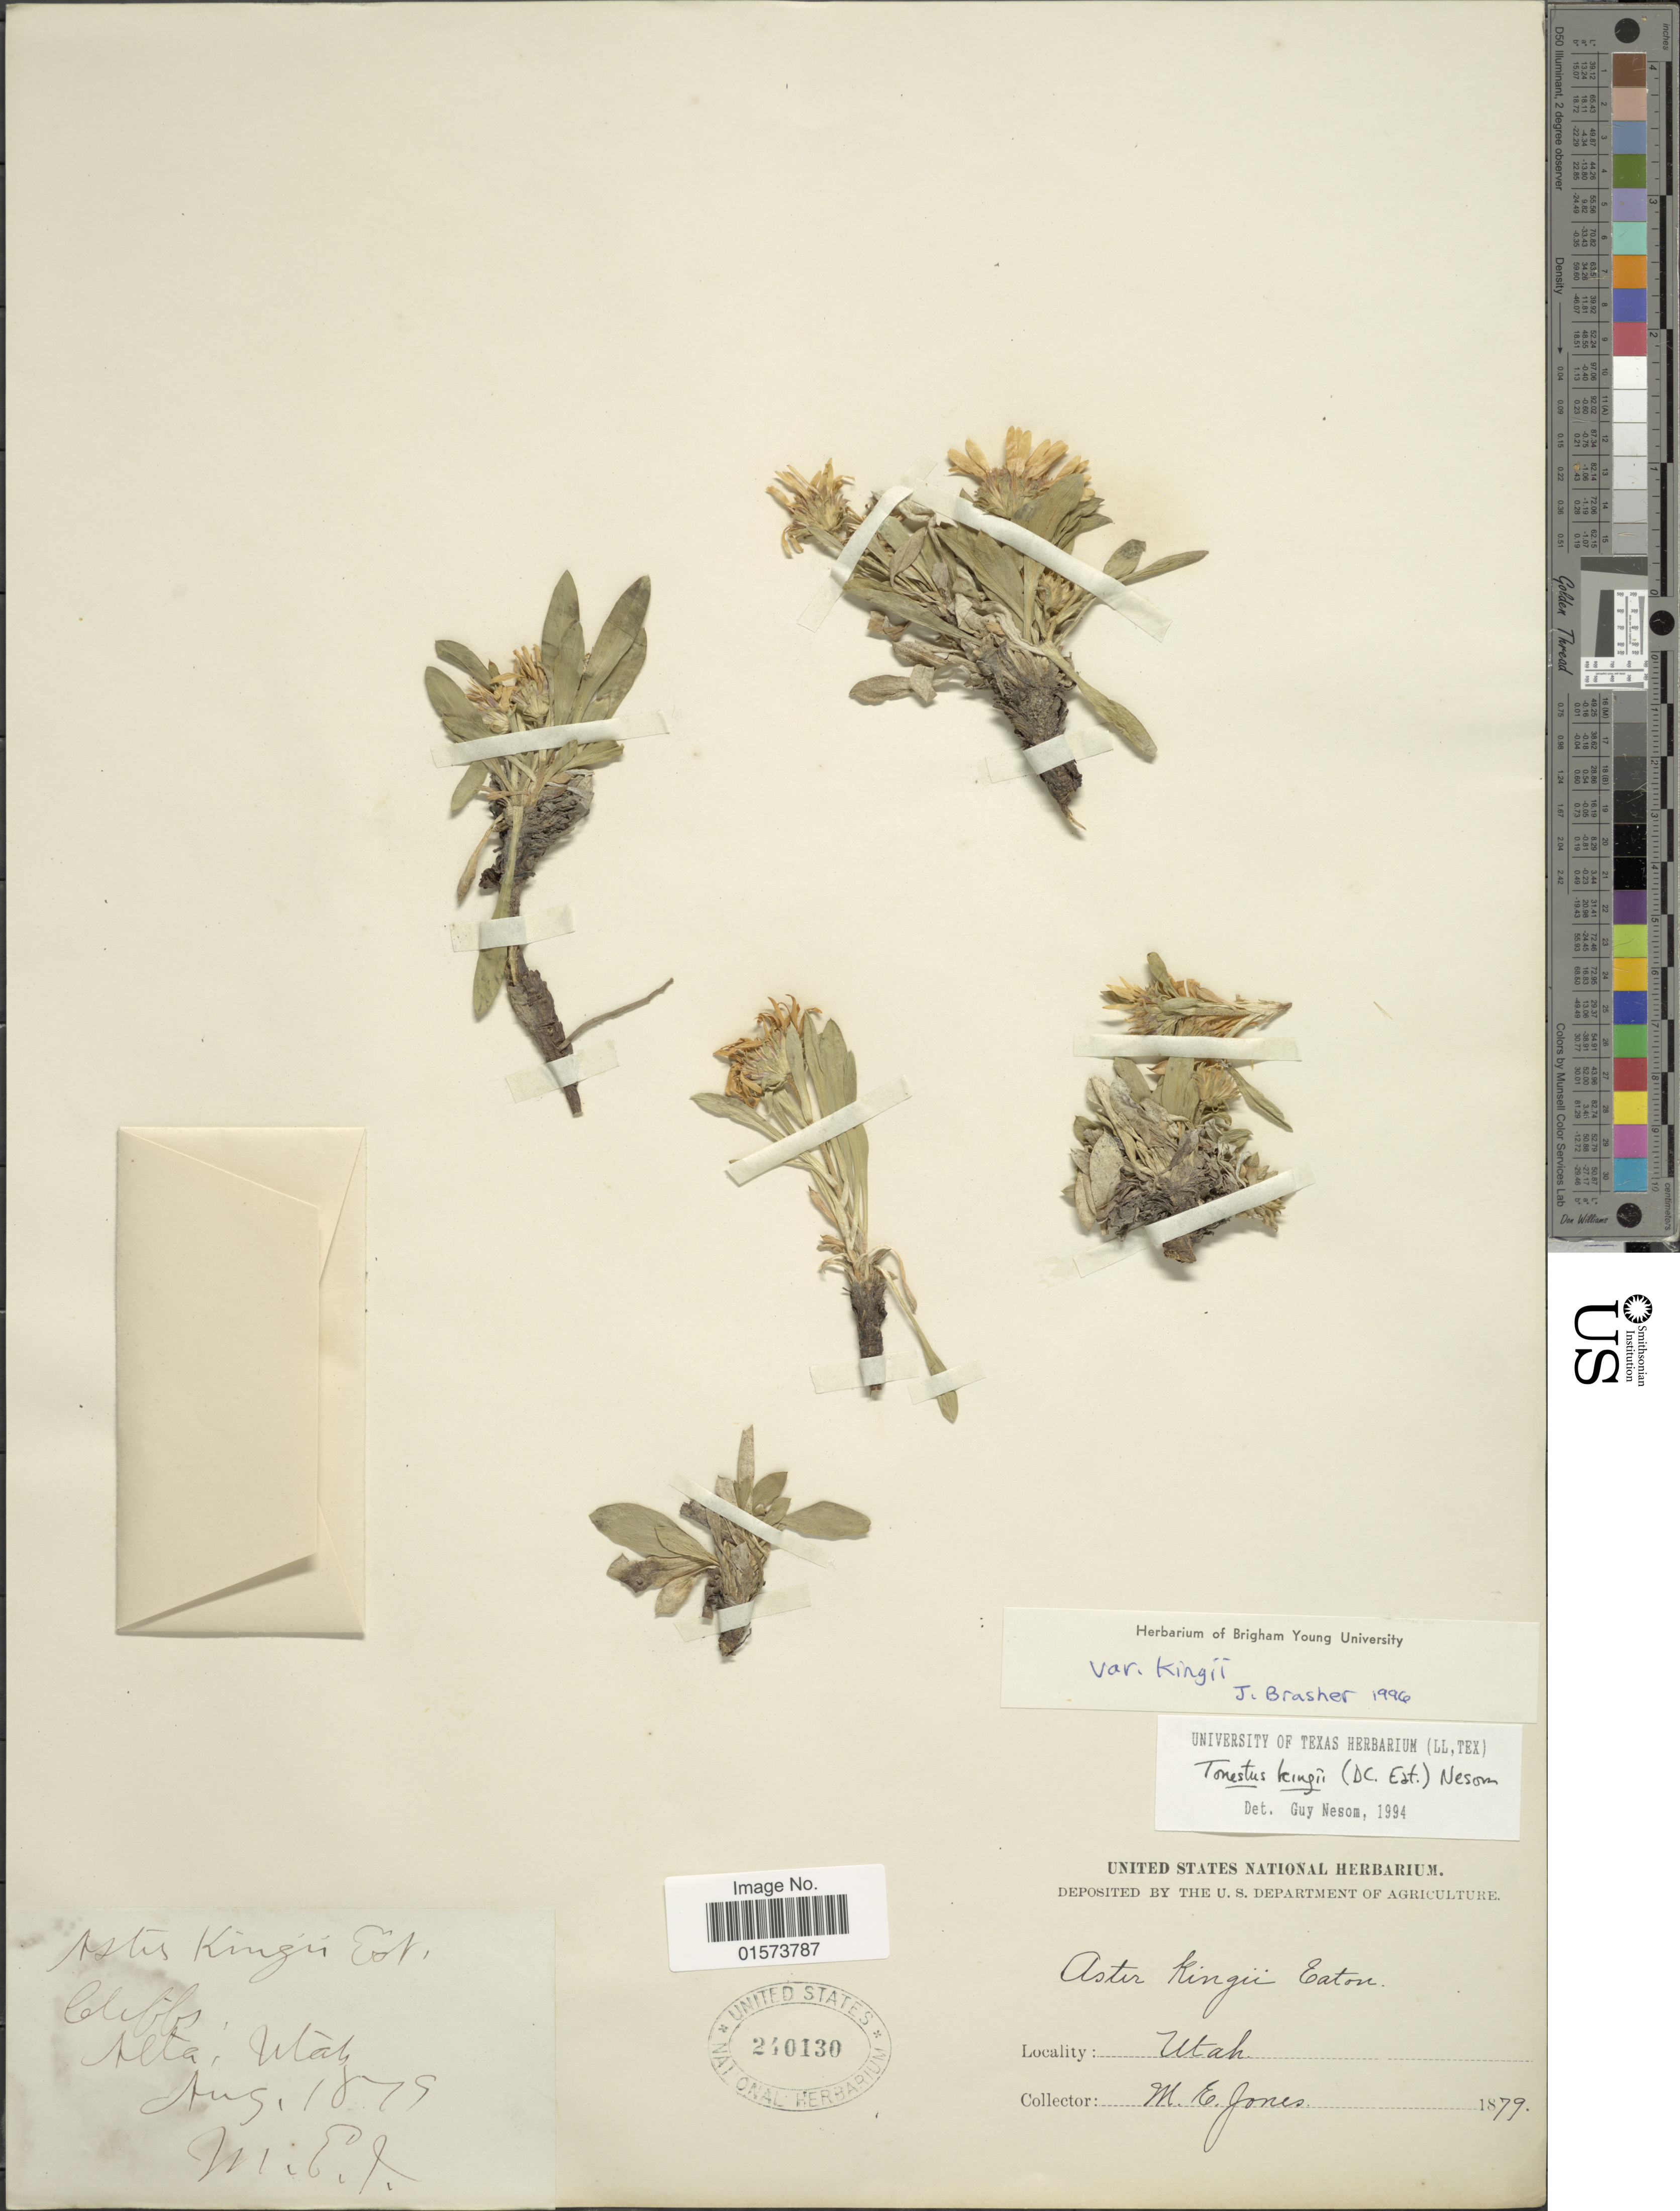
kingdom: Plantae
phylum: Tracheophyta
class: Magnoliopsida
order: Asterales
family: Asteraceae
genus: Tonestus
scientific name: Tonestus kingii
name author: (D.C. Eaton) G.L. Nesom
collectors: M. E. Jones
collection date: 1879-08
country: United States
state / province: Utah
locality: Mts. Kingst. East, Cliffs Alta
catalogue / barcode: US 240130